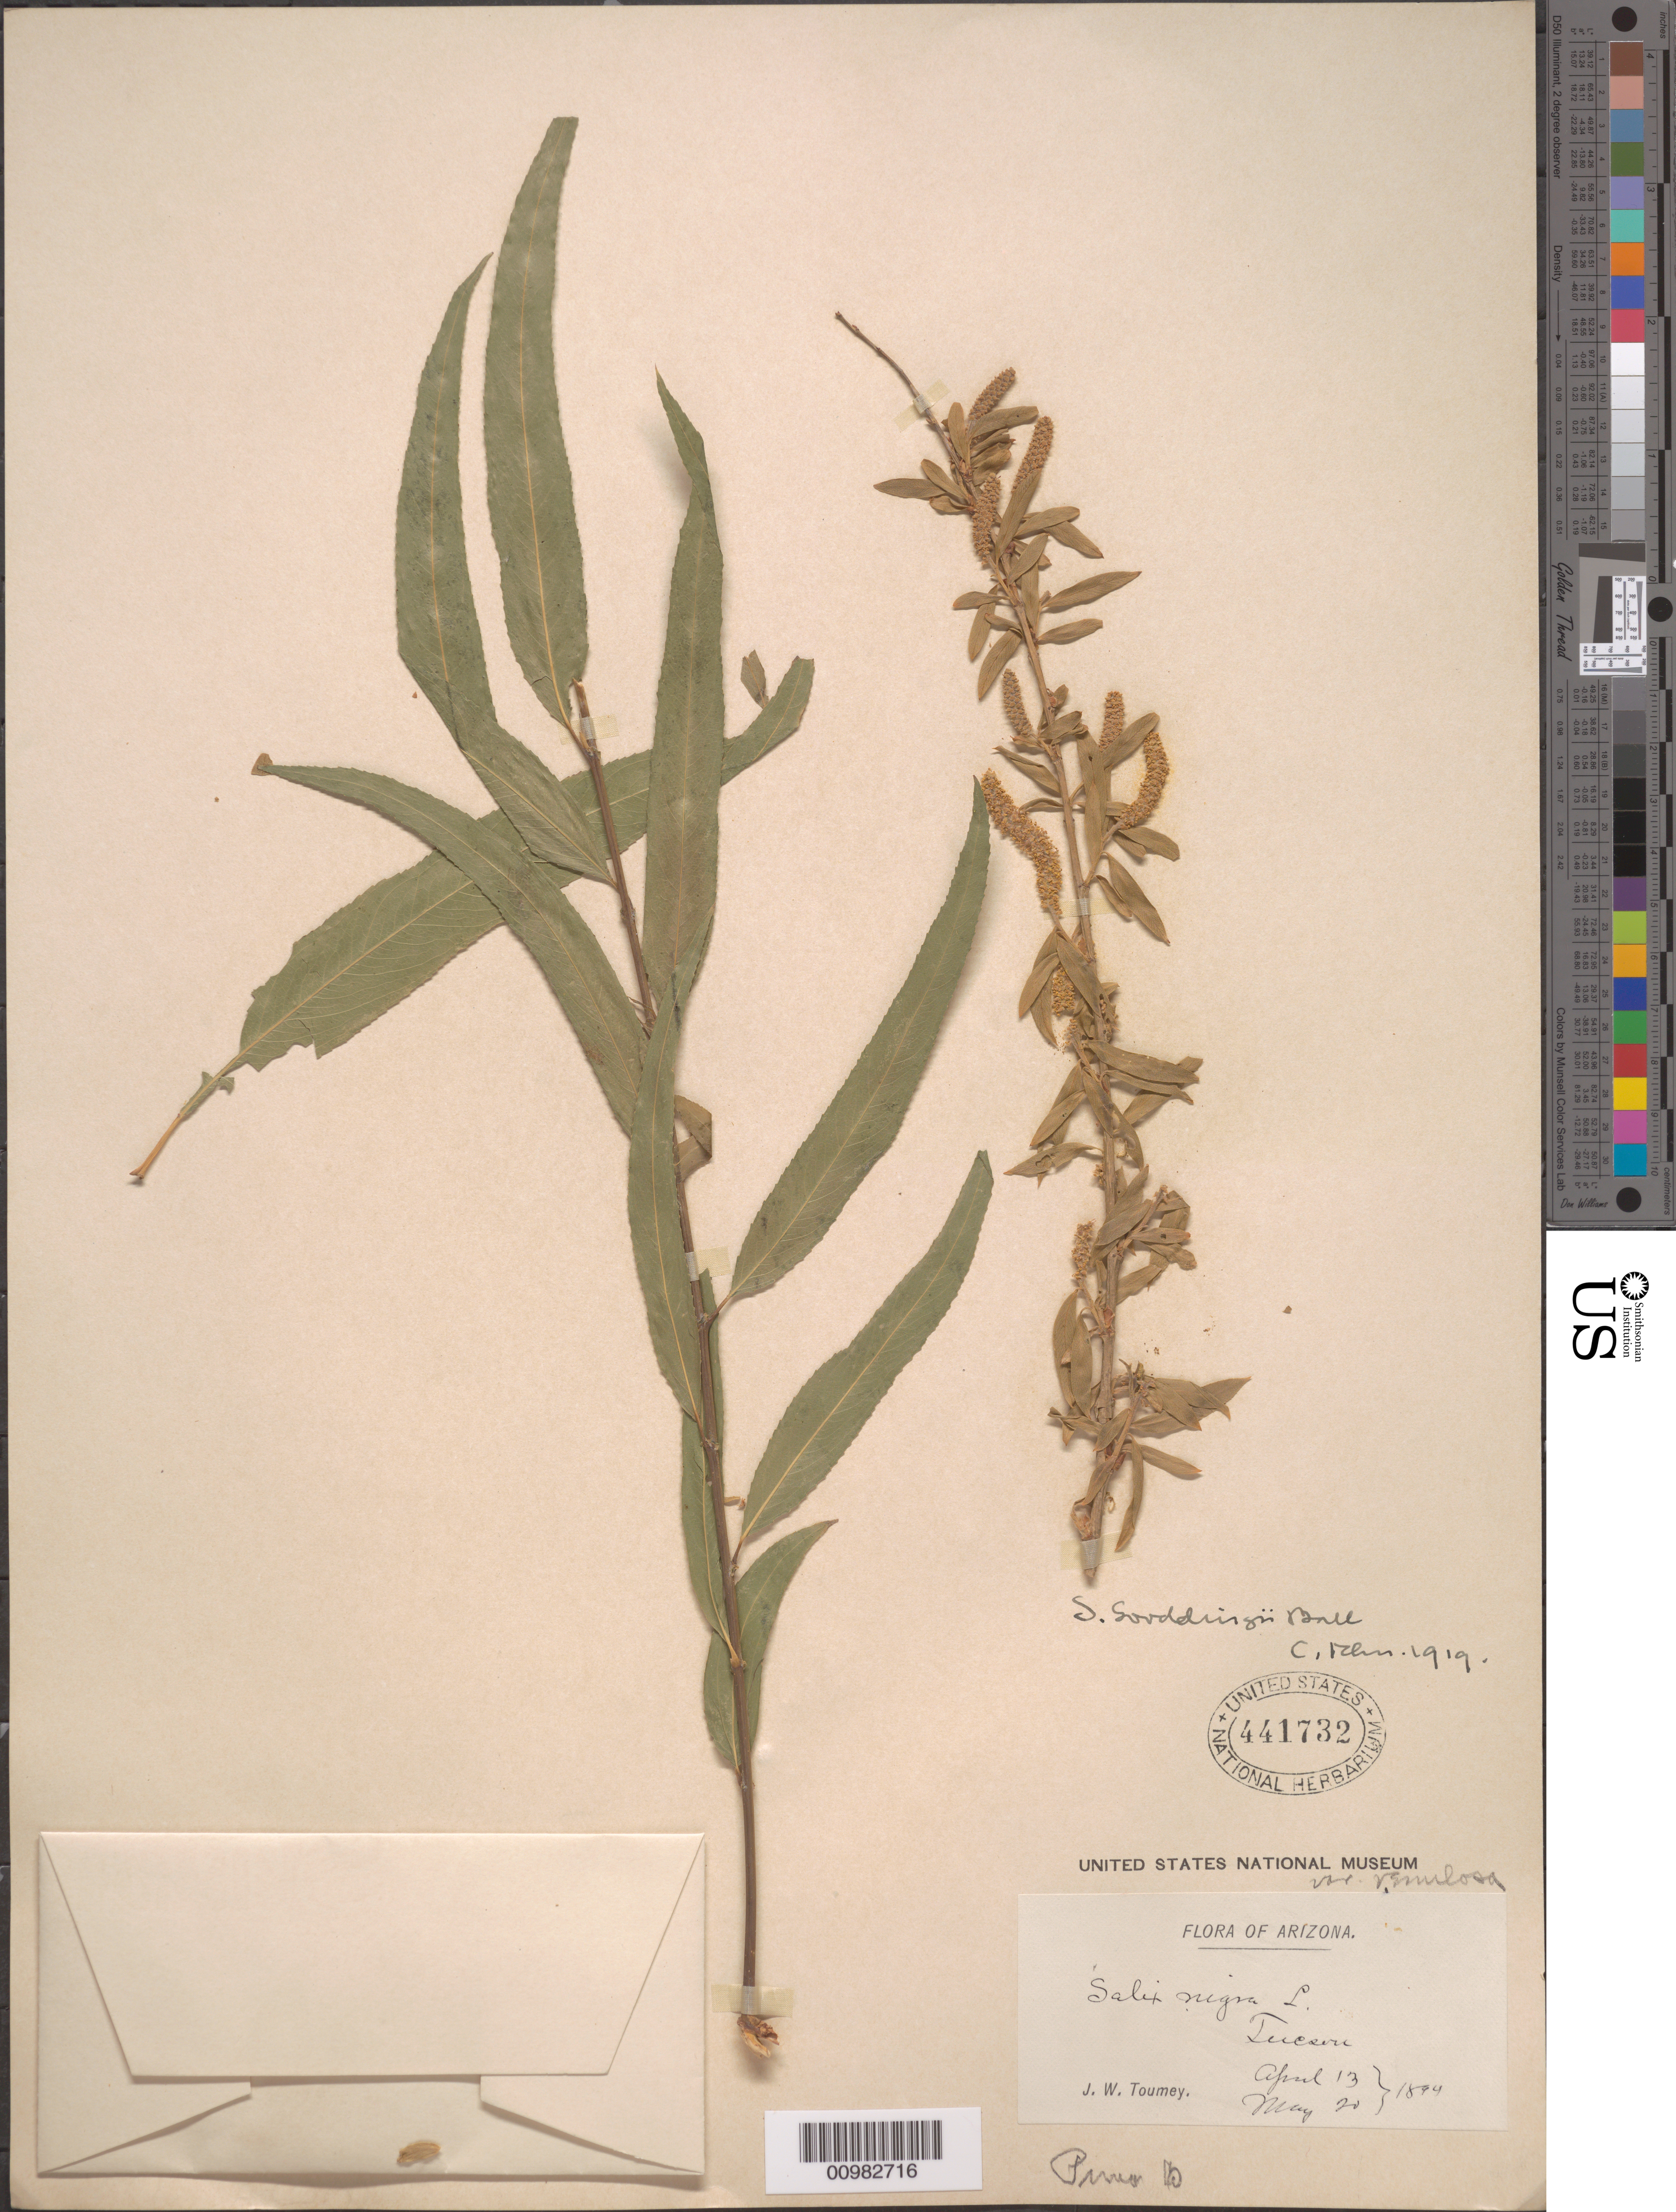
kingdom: Plantae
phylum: Tracheophyta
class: Magnoliopsida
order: Malpighiales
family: Salicaceae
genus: Salix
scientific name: Salix gooddingii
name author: C.R. Ball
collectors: J. W. Toumey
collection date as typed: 13 Apr 1894 to 20 May 1894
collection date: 1894-04-13/1894-05-20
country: United States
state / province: Arizona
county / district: Pima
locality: Tucson.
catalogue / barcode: US 441732